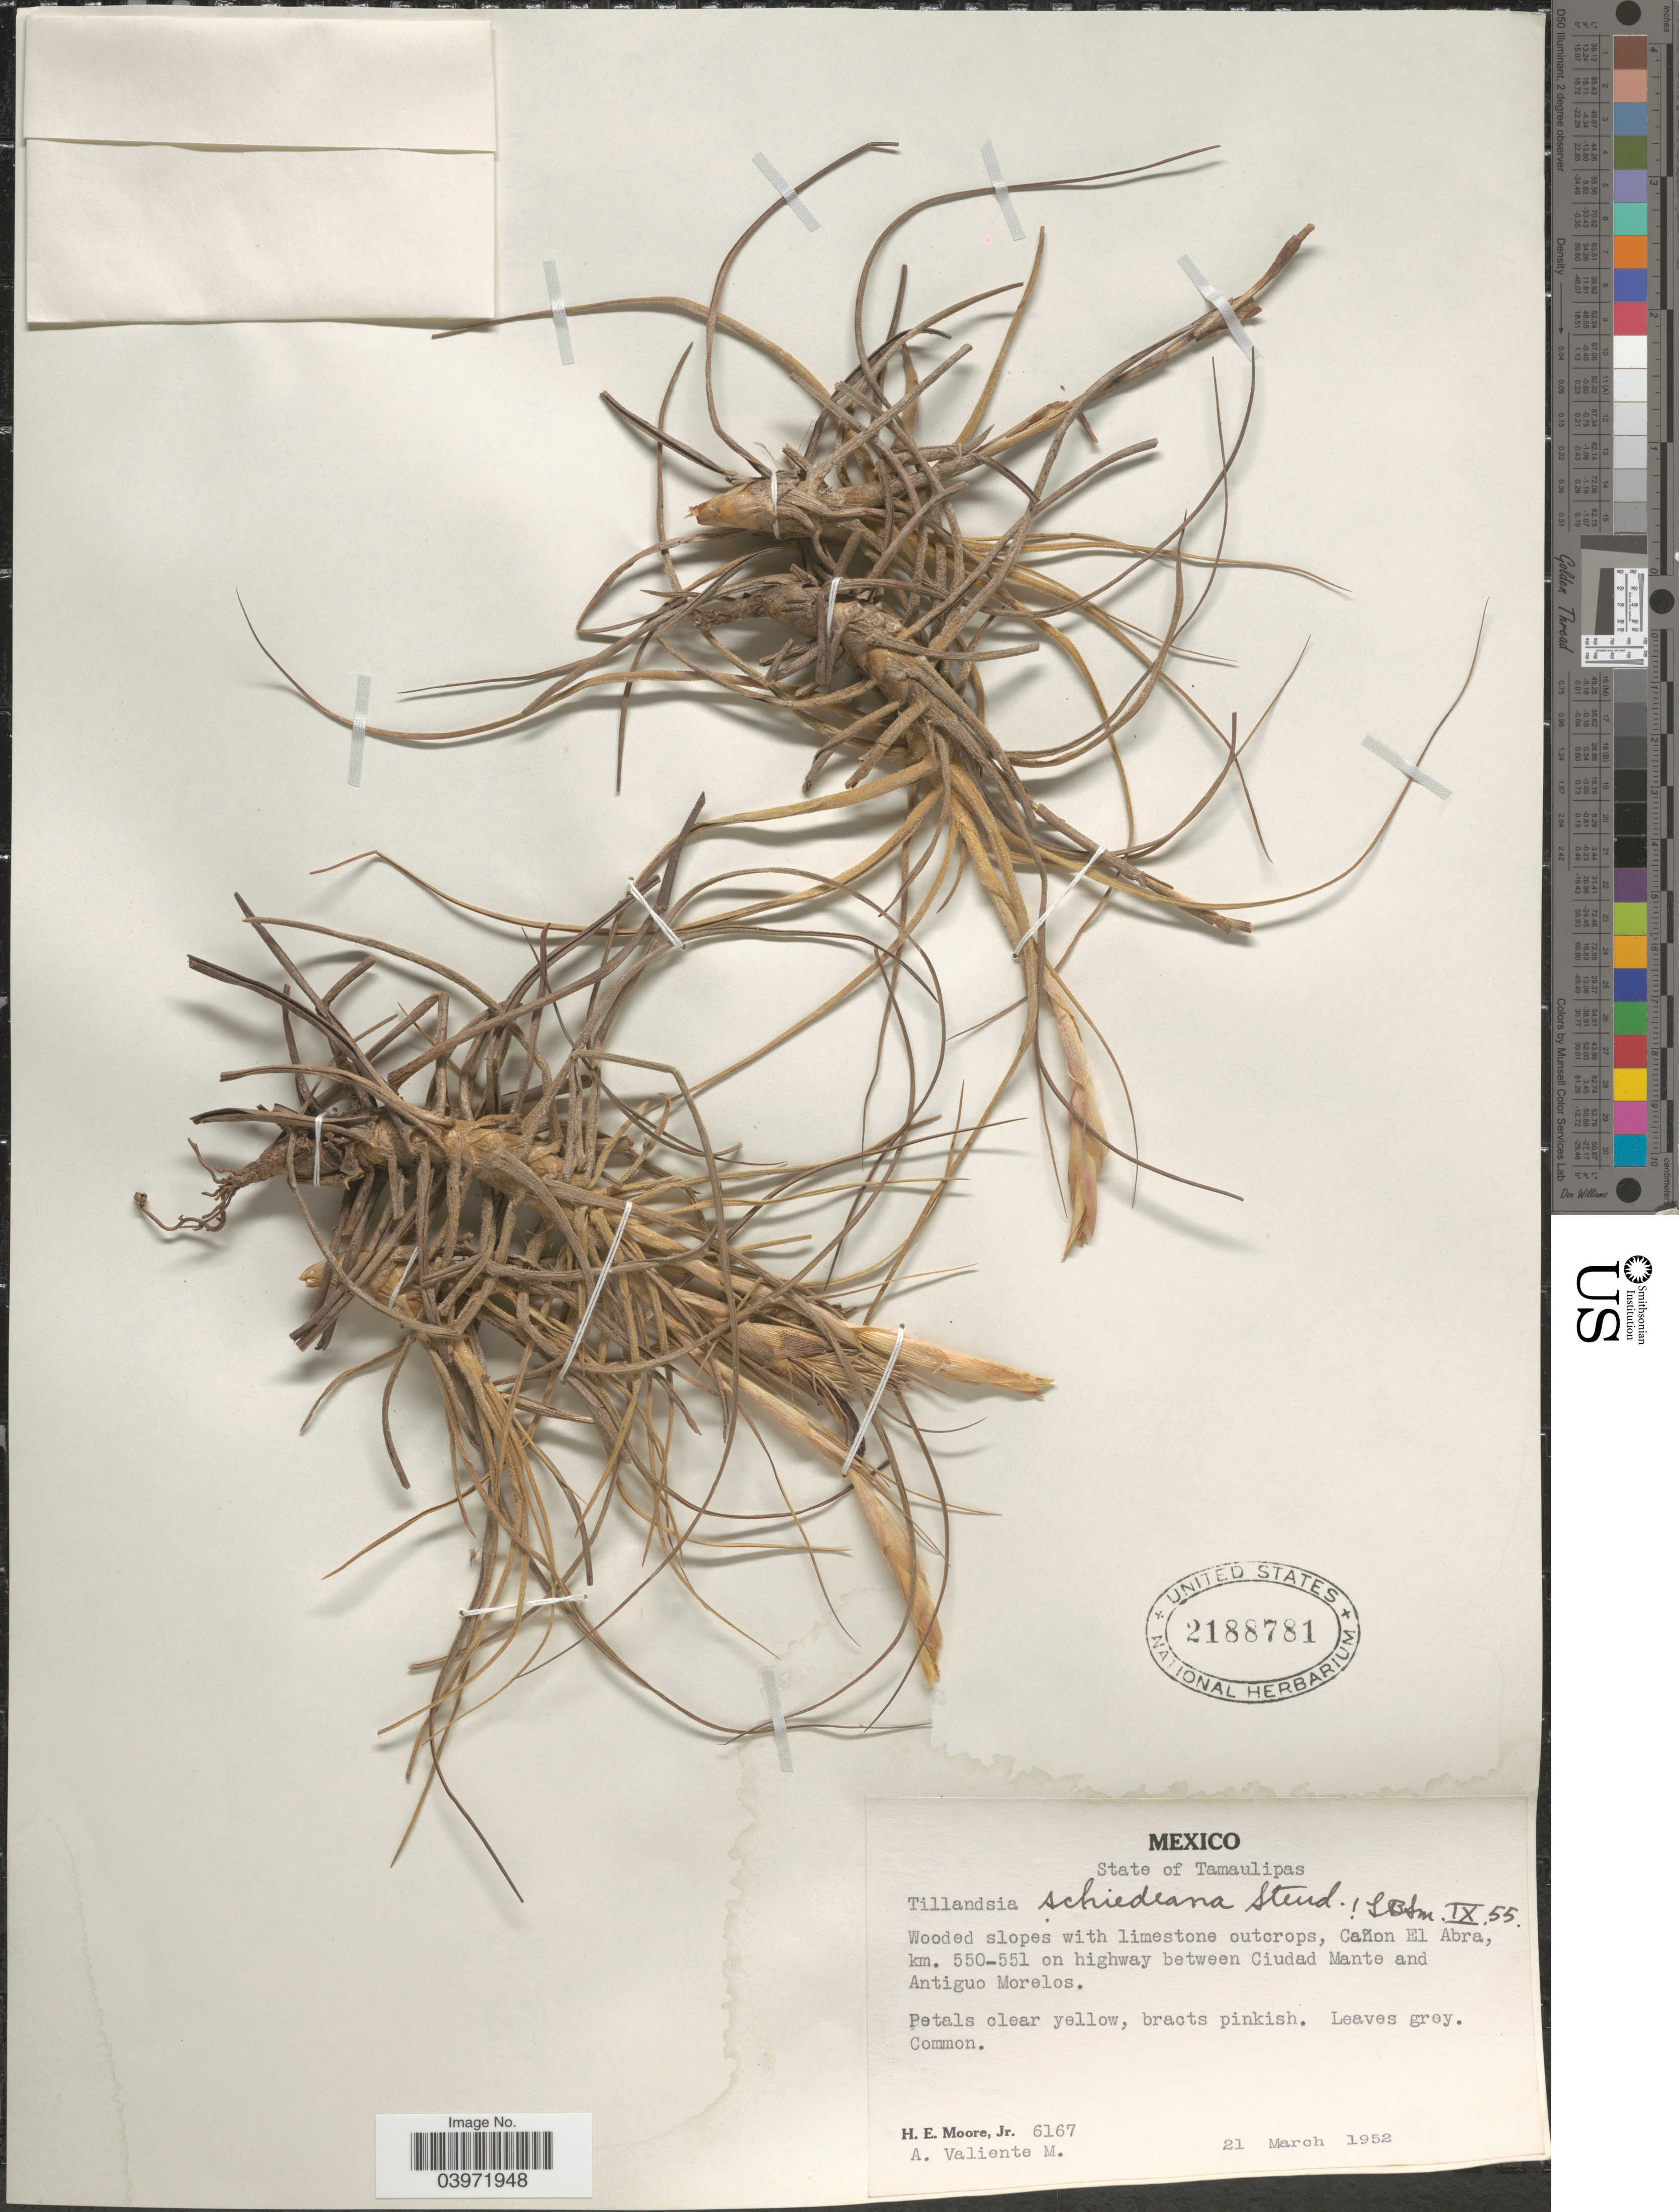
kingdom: Plantae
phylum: Tracheophyta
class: Liliopsida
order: Poales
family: Bromeliaceae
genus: Tillandsia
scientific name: Tillandsia schiedeana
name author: Steud.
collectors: H. Moore & A. Valiente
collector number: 6167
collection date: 1952-03-21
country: Mexico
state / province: Tamaulipas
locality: Cañon El abra, km. 550-551 on highway between Ciudad Mante and Antiguo Morelos.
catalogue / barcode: US 2188781